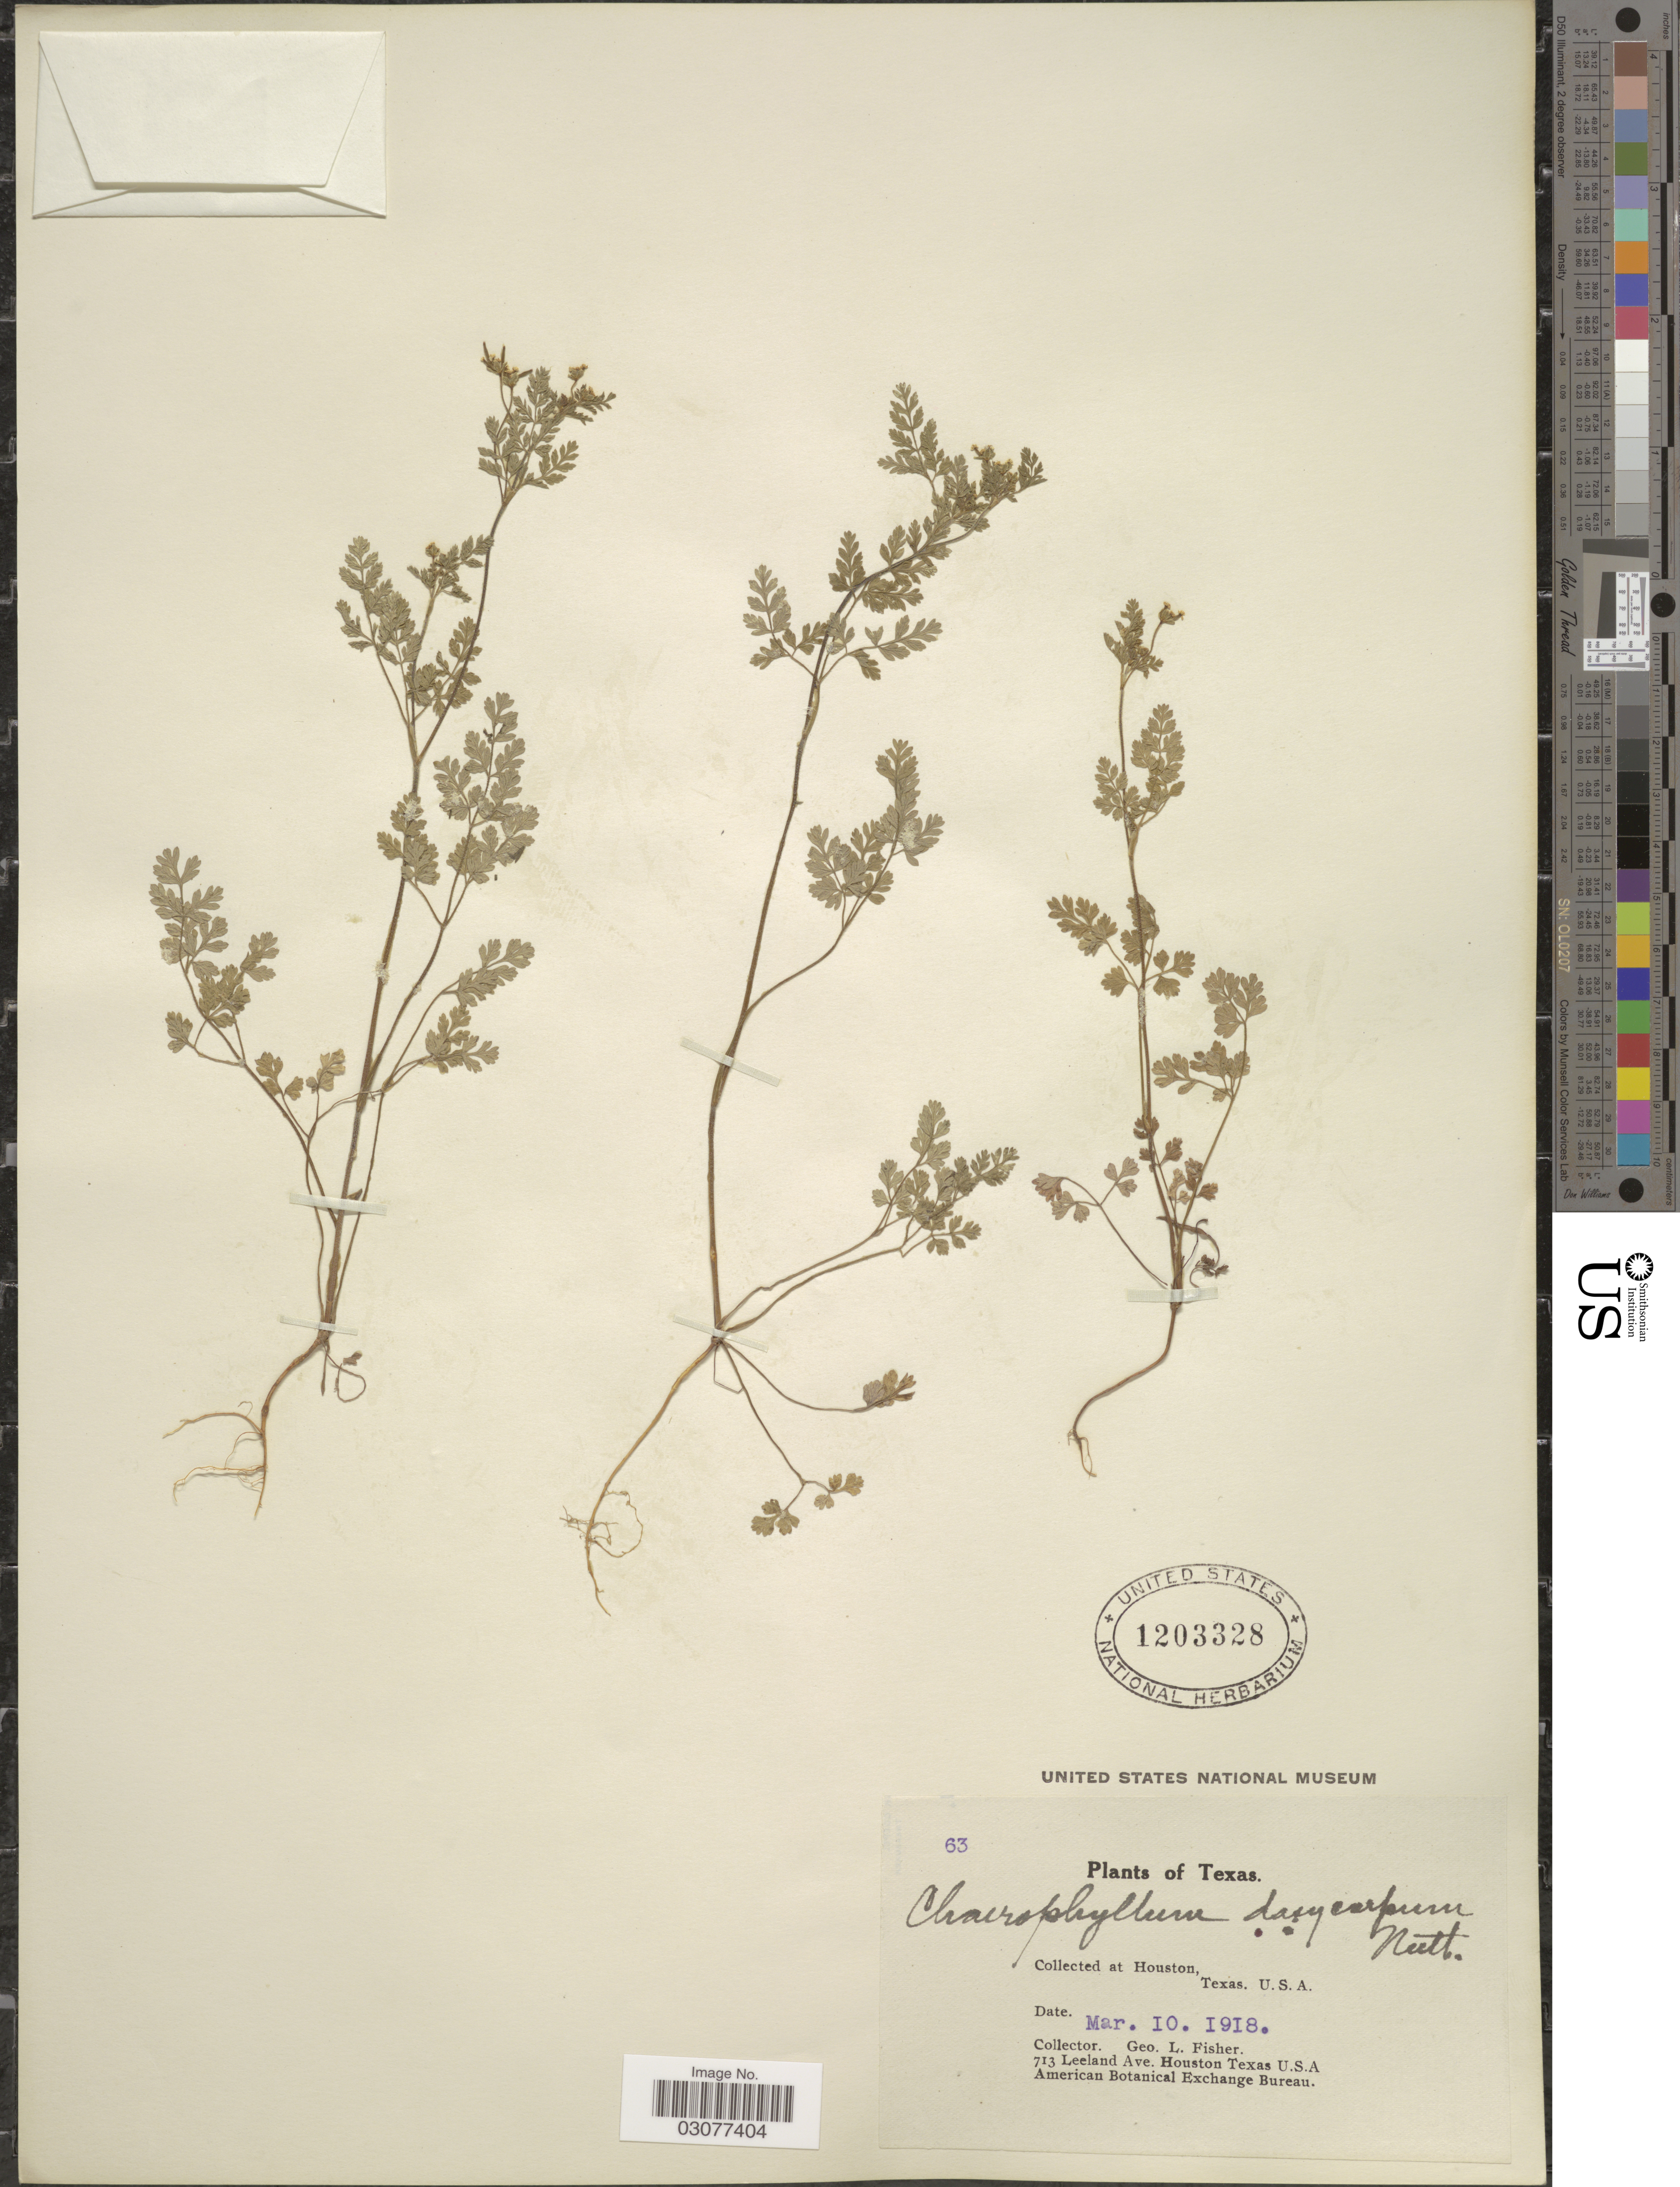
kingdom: Plantae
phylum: Tracheophyta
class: Magnoliopsida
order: Apiales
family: Apiaceae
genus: Chaerophyllum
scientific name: Chaerophyllum dasycarpum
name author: (Hook. ex S. Watson) Nutt.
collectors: G. L. Fisher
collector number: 63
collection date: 1918-03-10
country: United States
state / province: Texas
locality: Houston.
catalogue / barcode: US 1203328